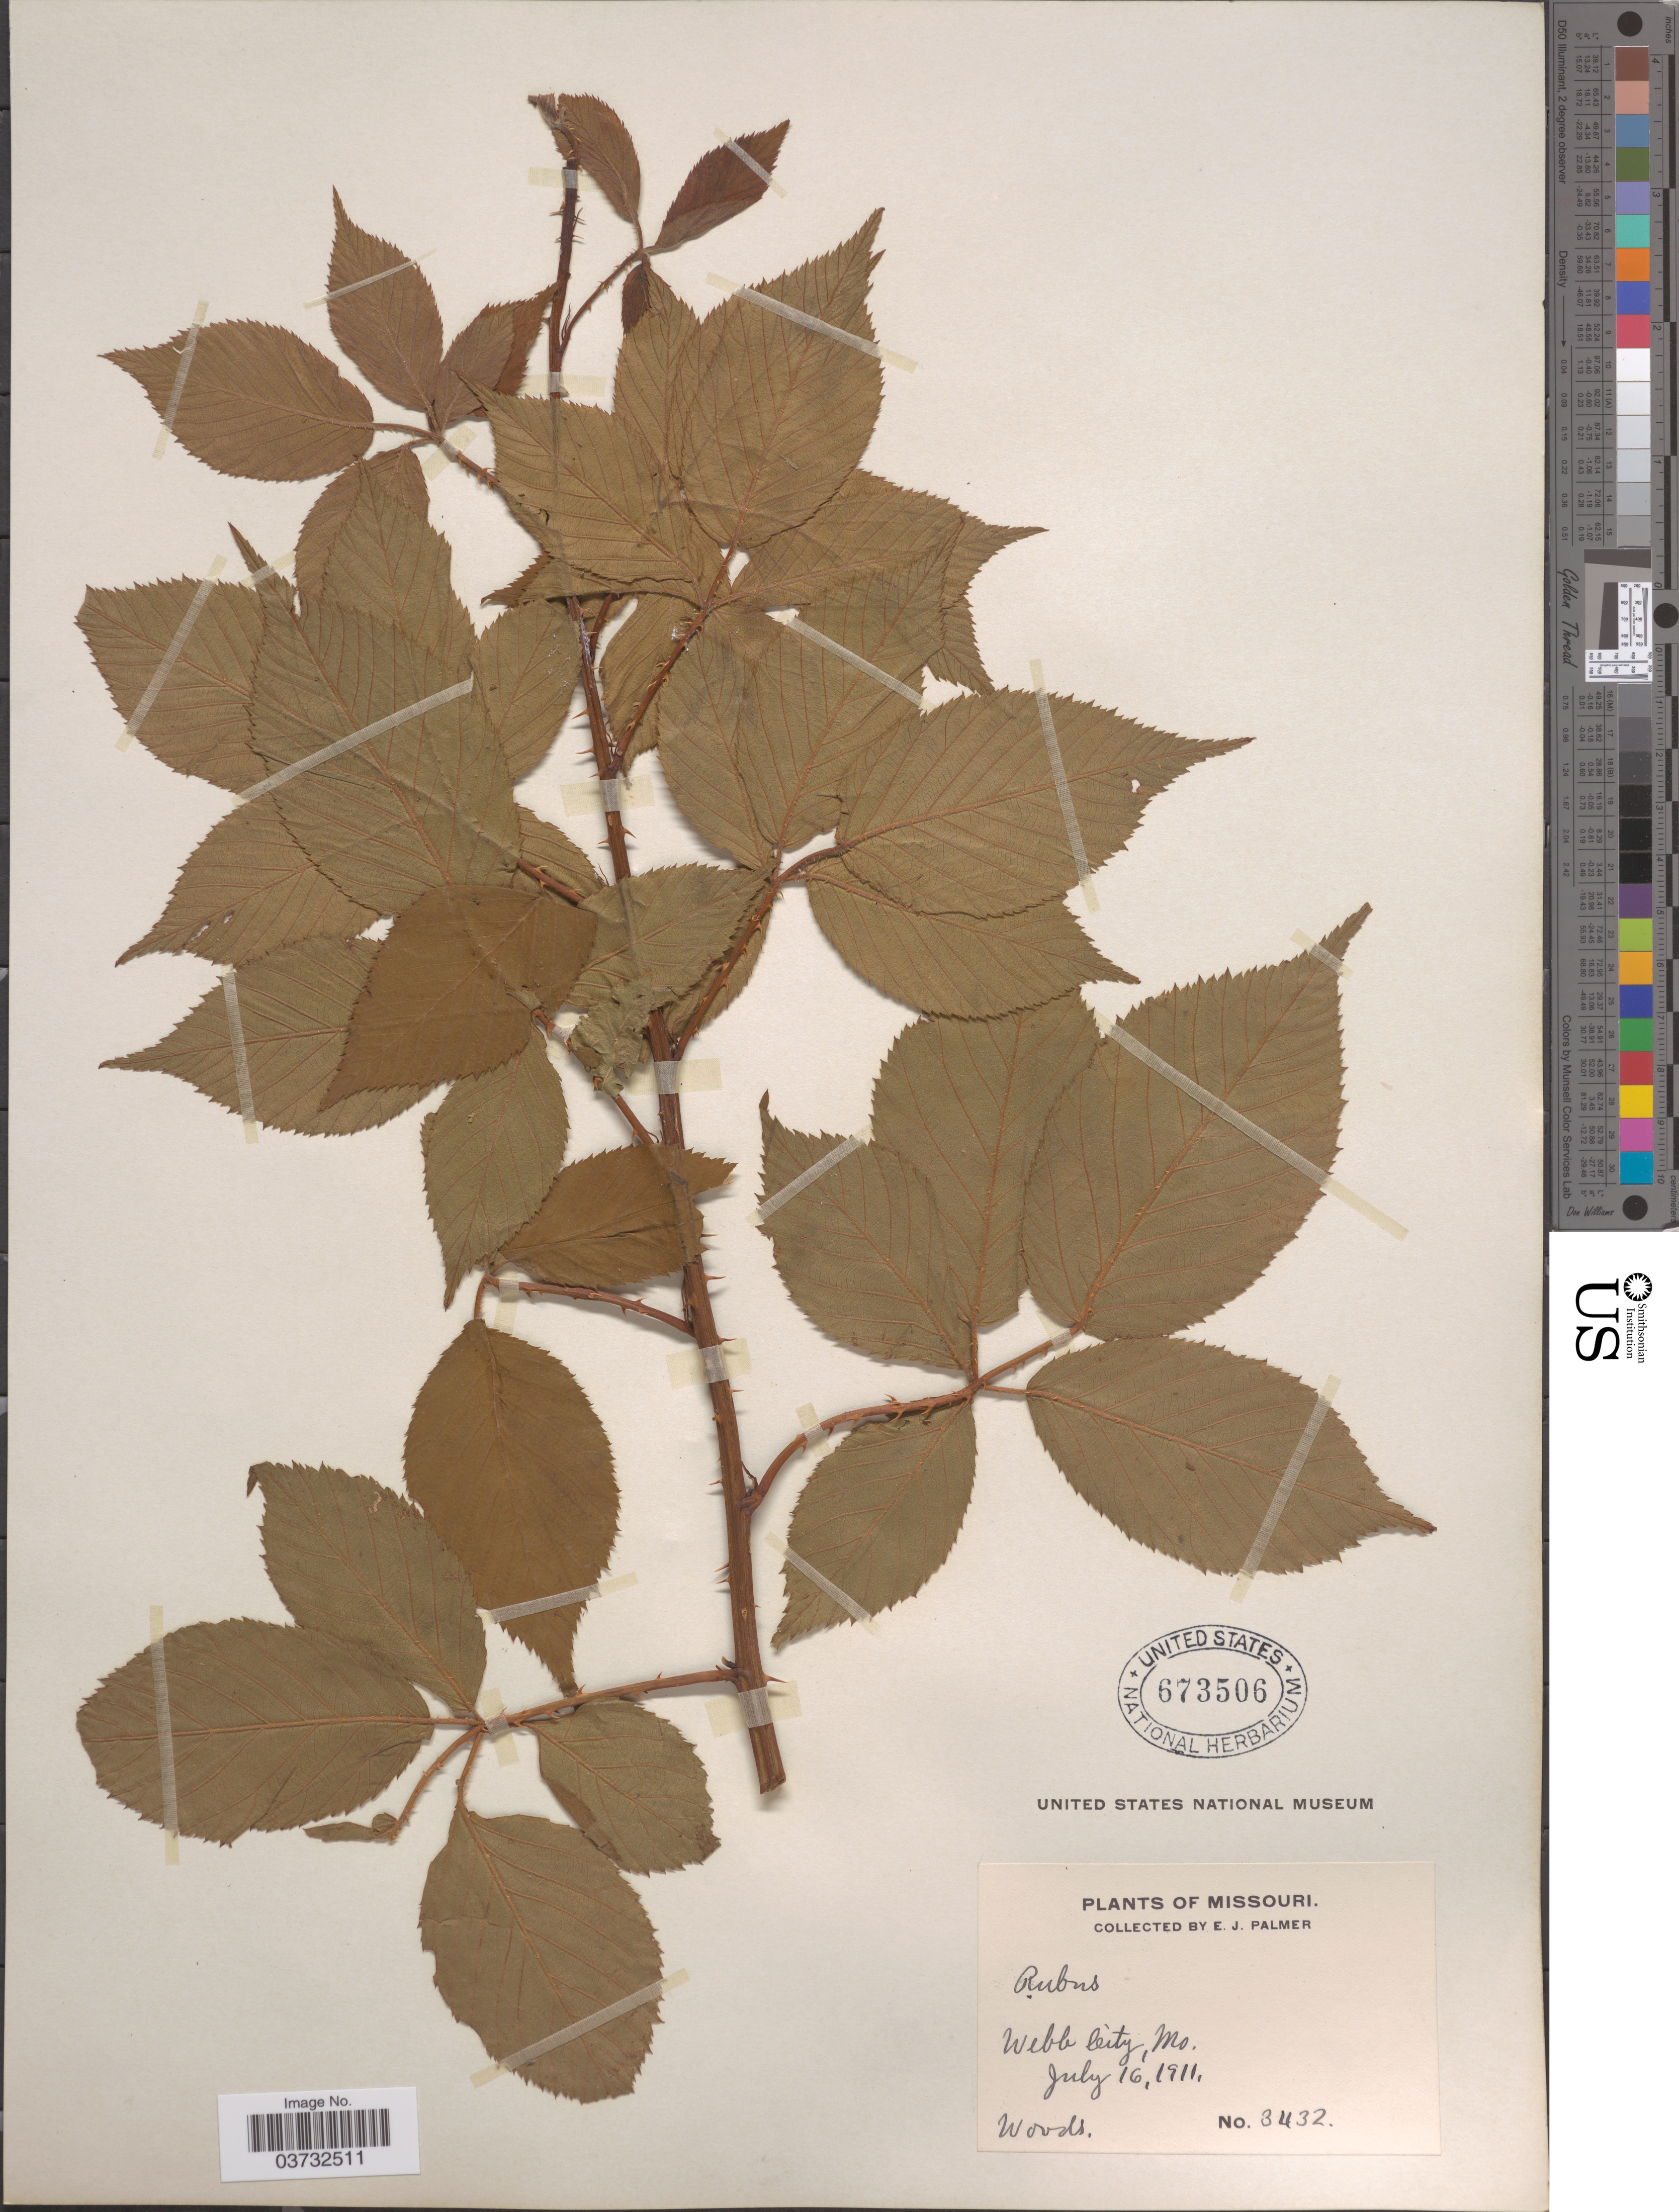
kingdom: Plantae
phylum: Tracheophyta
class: Magnoliopsida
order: Rosales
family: Rosaceae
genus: Rubus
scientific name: Rubus sp.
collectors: E. J. Palmer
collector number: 3432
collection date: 1911-07-16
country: United States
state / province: Missouri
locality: Webb City.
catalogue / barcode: US 673506